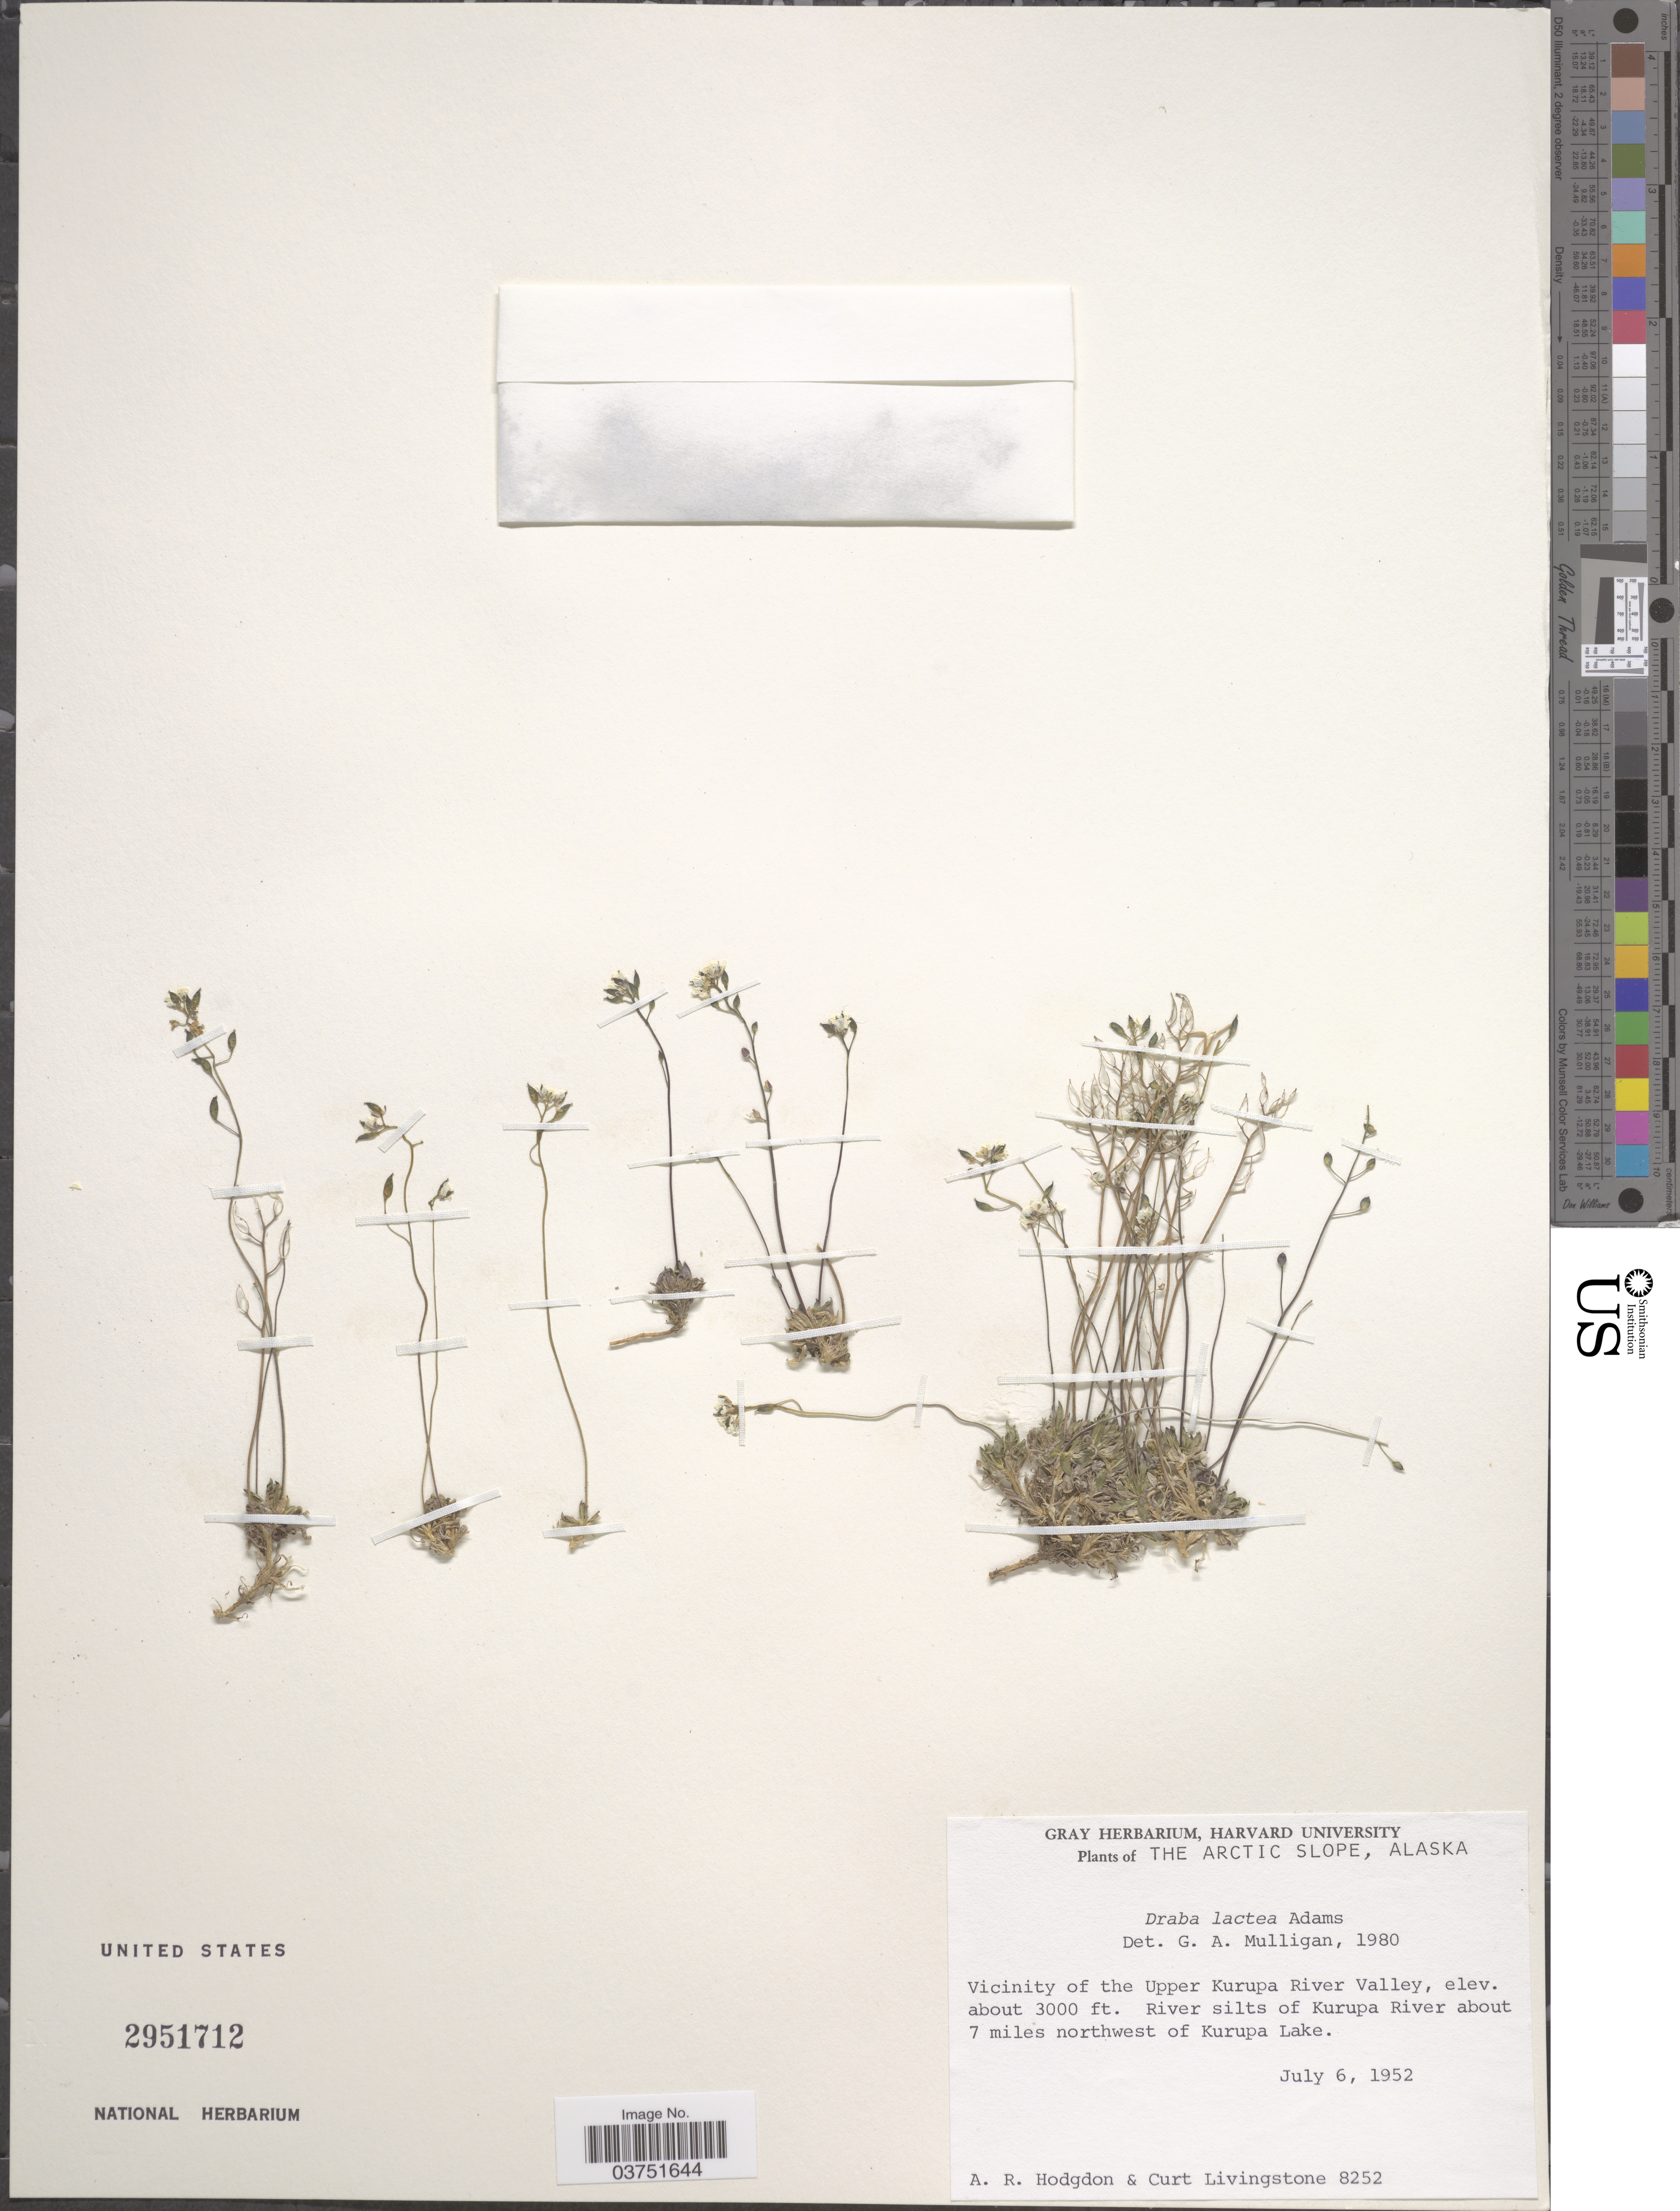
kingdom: Plantae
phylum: Tracheophyta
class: Magnoliopsida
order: Brassicales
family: Brassicaceae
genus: Draba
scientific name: Draba lactea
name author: Adams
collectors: A. R. Hodgdon & C. Livingstone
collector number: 8252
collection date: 1952-07-06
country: United States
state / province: Alaska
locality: Arctic Slope. Vicinity of the Upper Kurupa River Valley. River silts of Kurupa River about 7 miles northwest of Kurupa Lake.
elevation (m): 914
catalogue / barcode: US 2951712